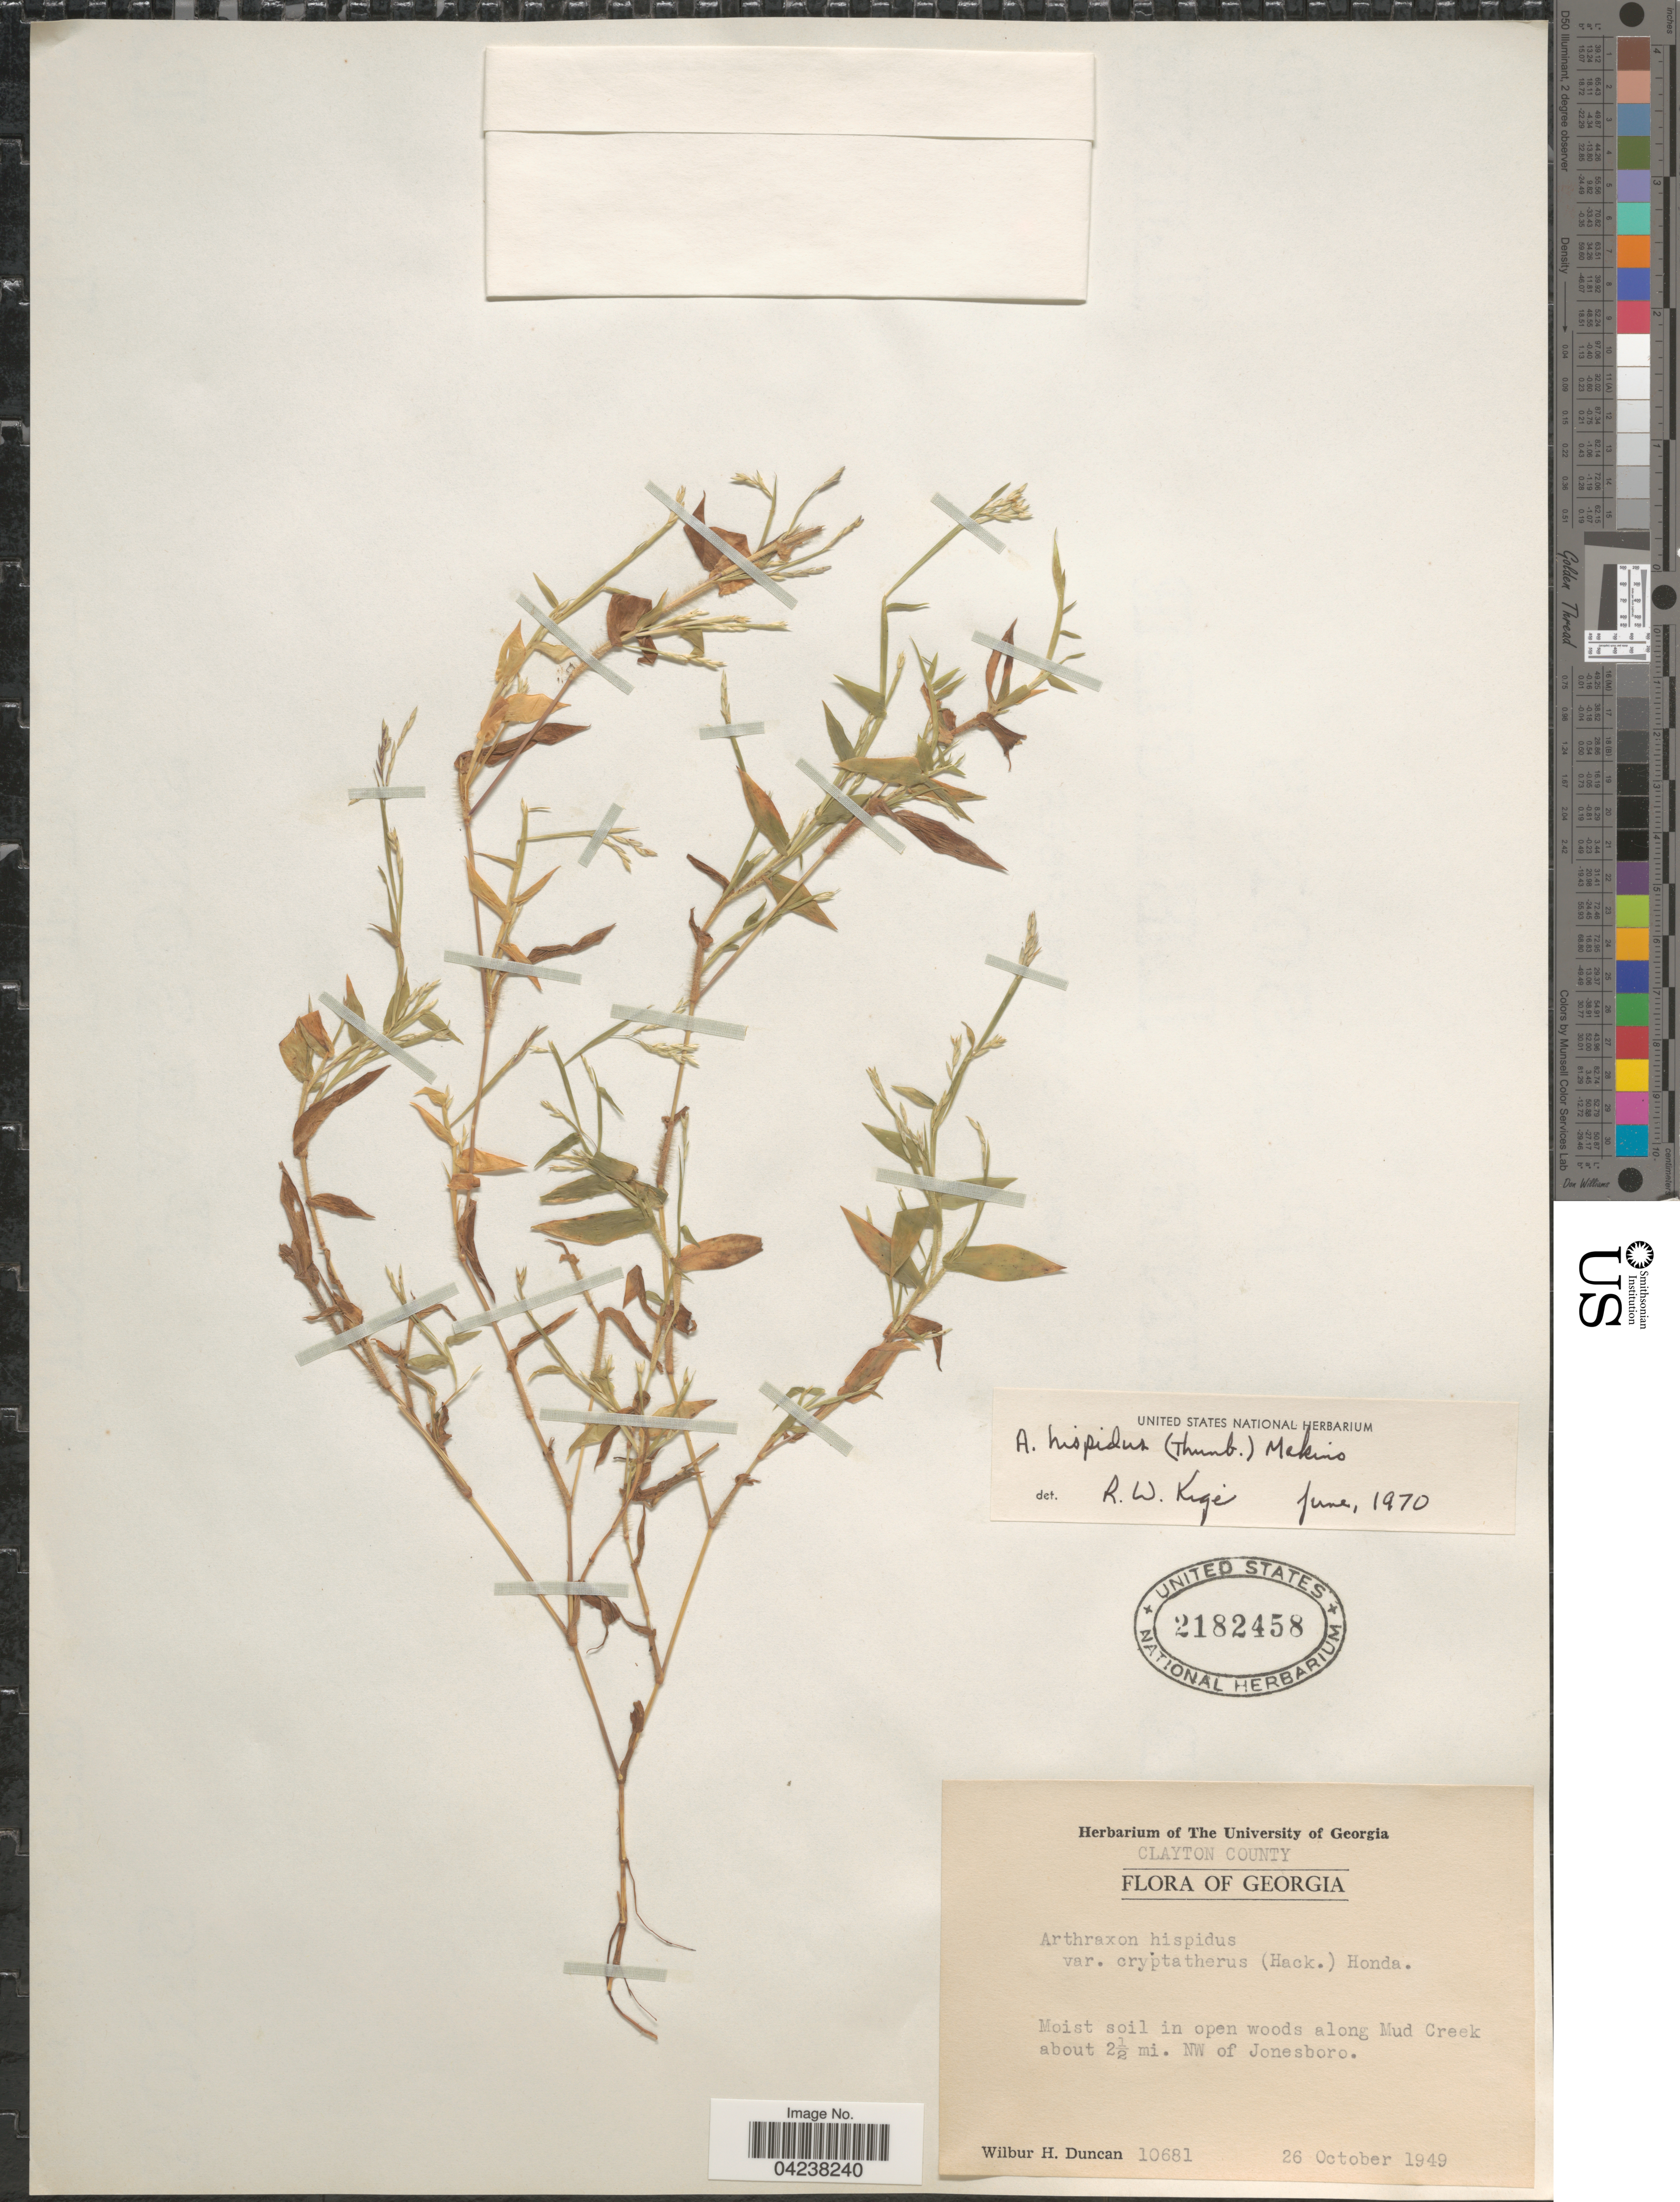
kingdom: Plantae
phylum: Tracheophyta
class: Liliopsida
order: Poales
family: Poaceae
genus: Arthraxon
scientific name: Arthraxon hispidus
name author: (Thunb.) Makino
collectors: W. H. Duncan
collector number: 10681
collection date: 1949-10-26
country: United States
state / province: Georgia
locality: Cherokee County. Moist soil in open woods along Mud Creek about 2½ mi. NW of Jonesboro.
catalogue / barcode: US 2182458